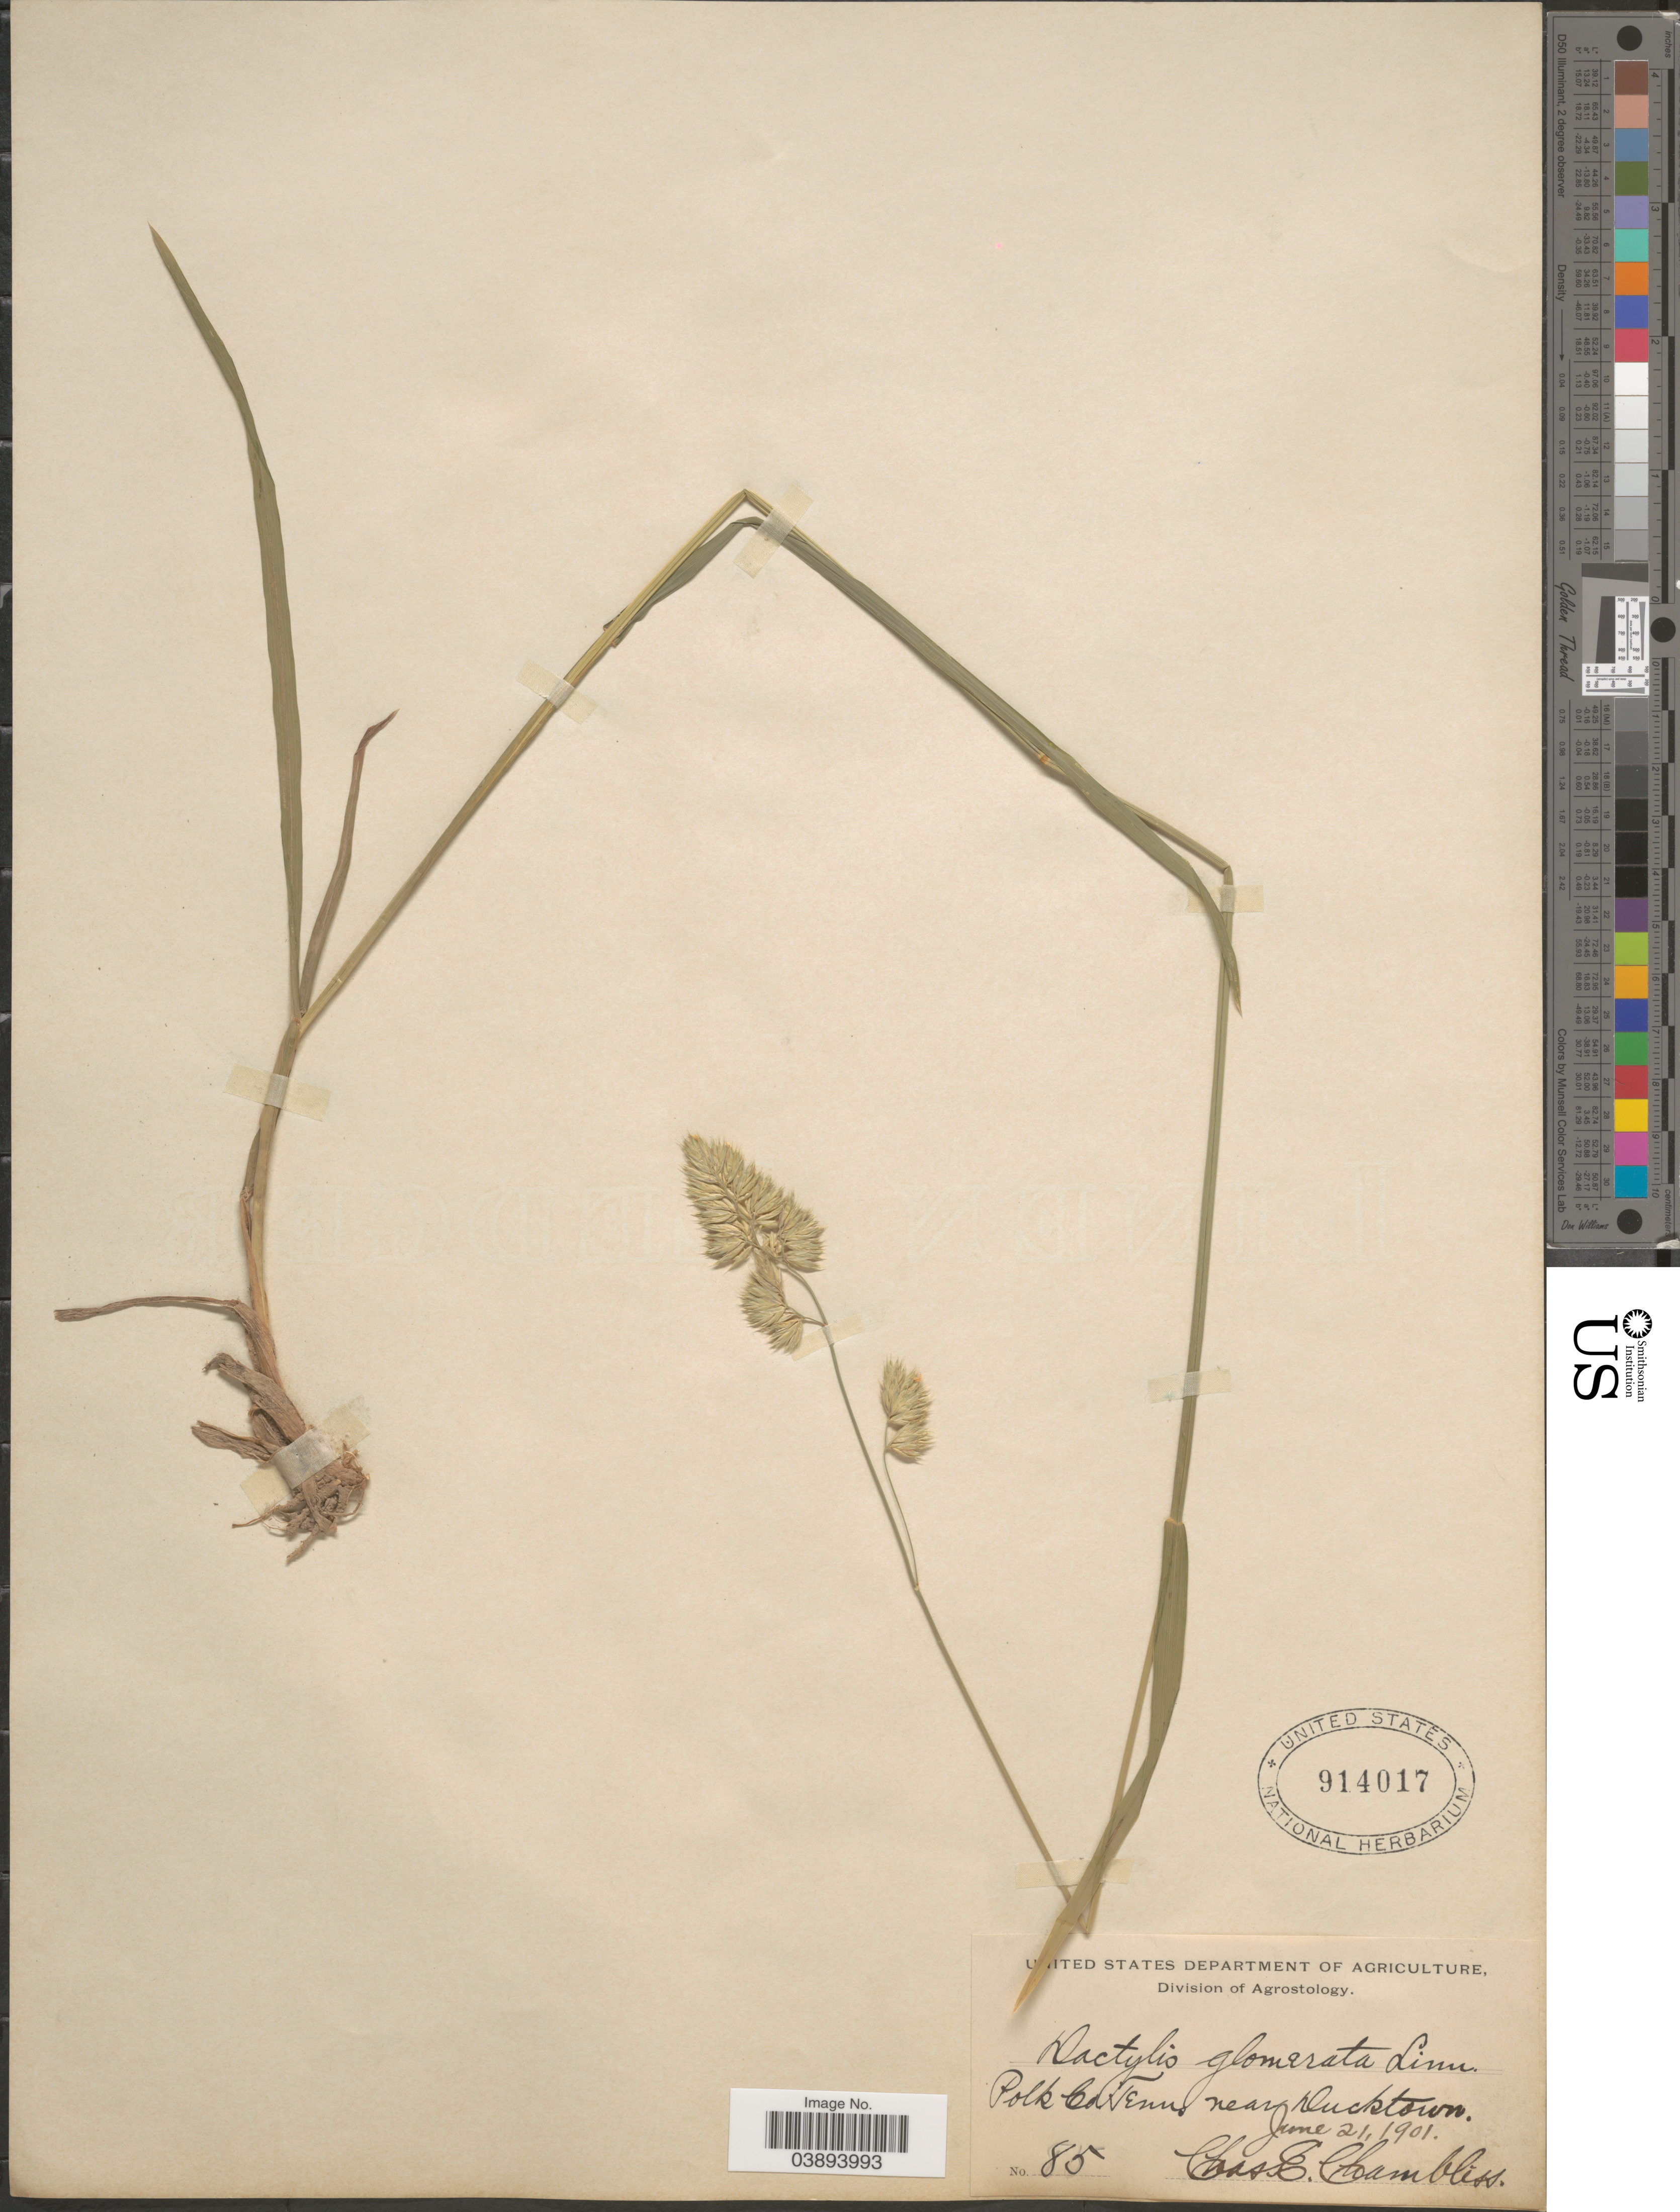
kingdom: Plantae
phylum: Tracheophyta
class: Liliopsida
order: Poales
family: Poaceae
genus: Dactylis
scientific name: Dactylis glomerata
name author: L.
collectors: C. Chambliss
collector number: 85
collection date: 1901-06-21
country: United States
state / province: Tennessee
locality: Polk Co., near Ducktown.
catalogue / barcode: US 914017